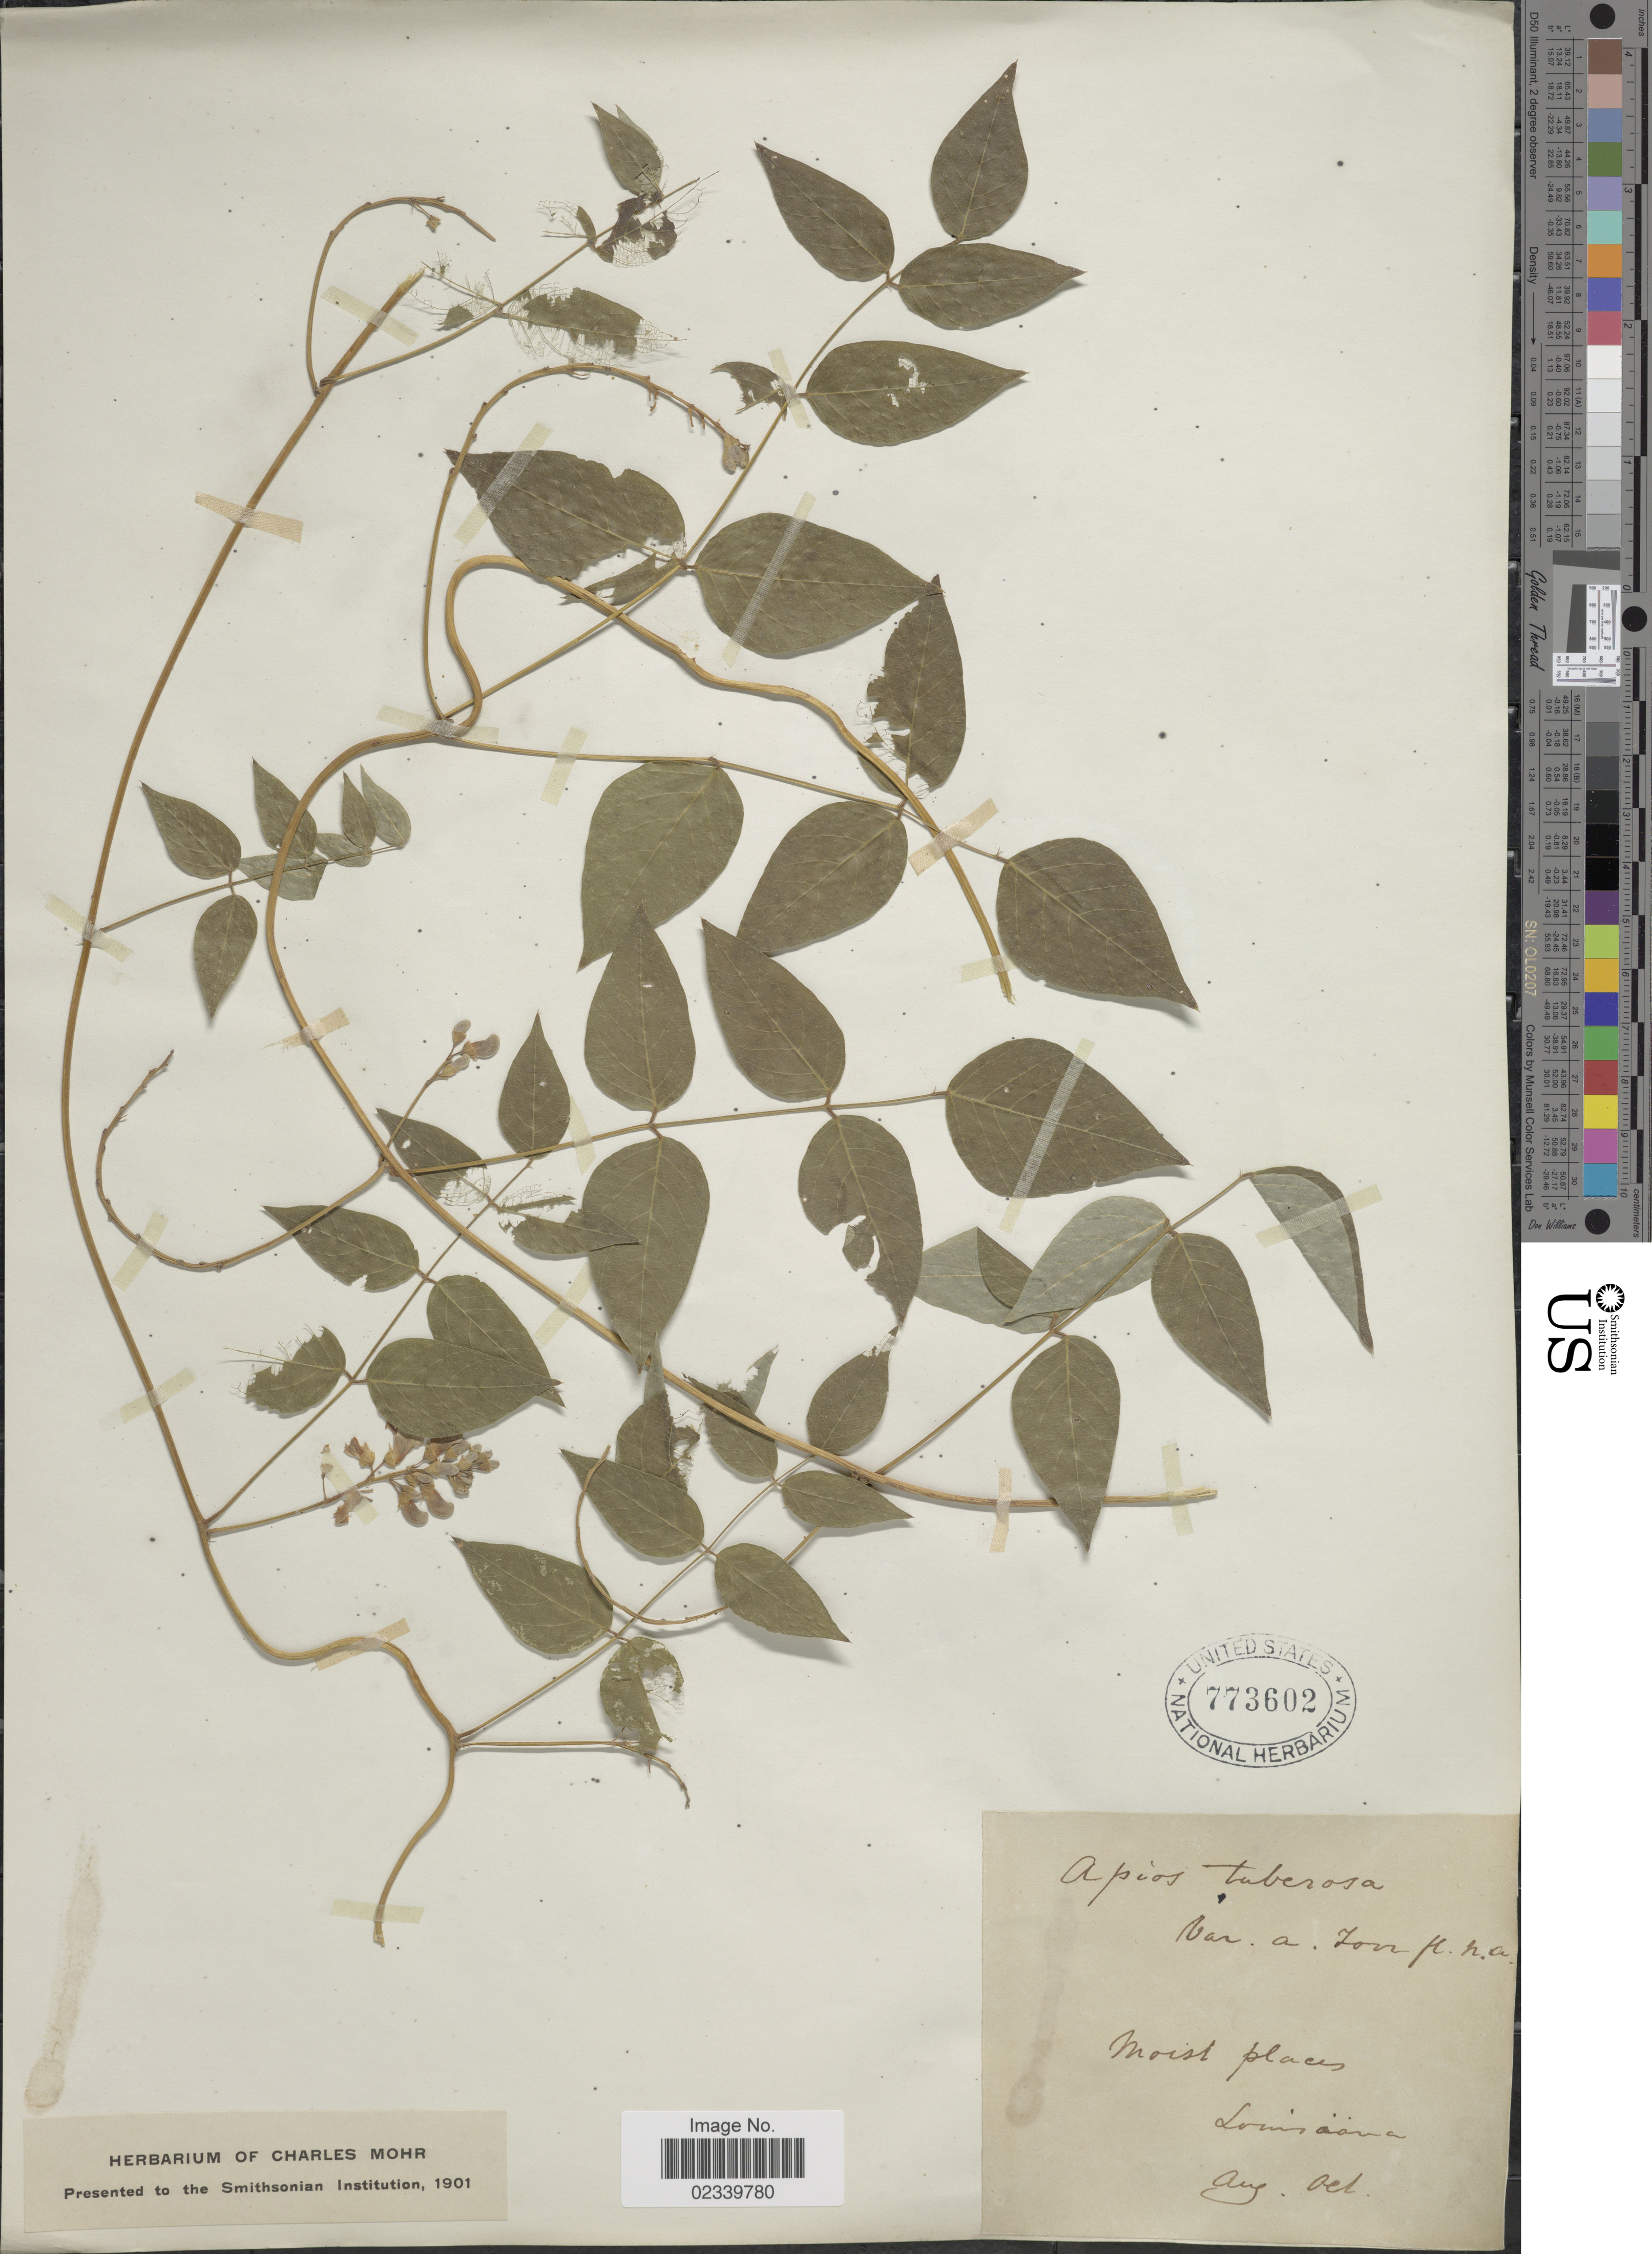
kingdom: Plantae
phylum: Tracheophyta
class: Magnoliopsida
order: Fabales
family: Fabaceae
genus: Apios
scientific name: Apios americana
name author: Medik.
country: United States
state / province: Louisiana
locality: Moist places, Louisiana.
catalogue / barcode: US 773602